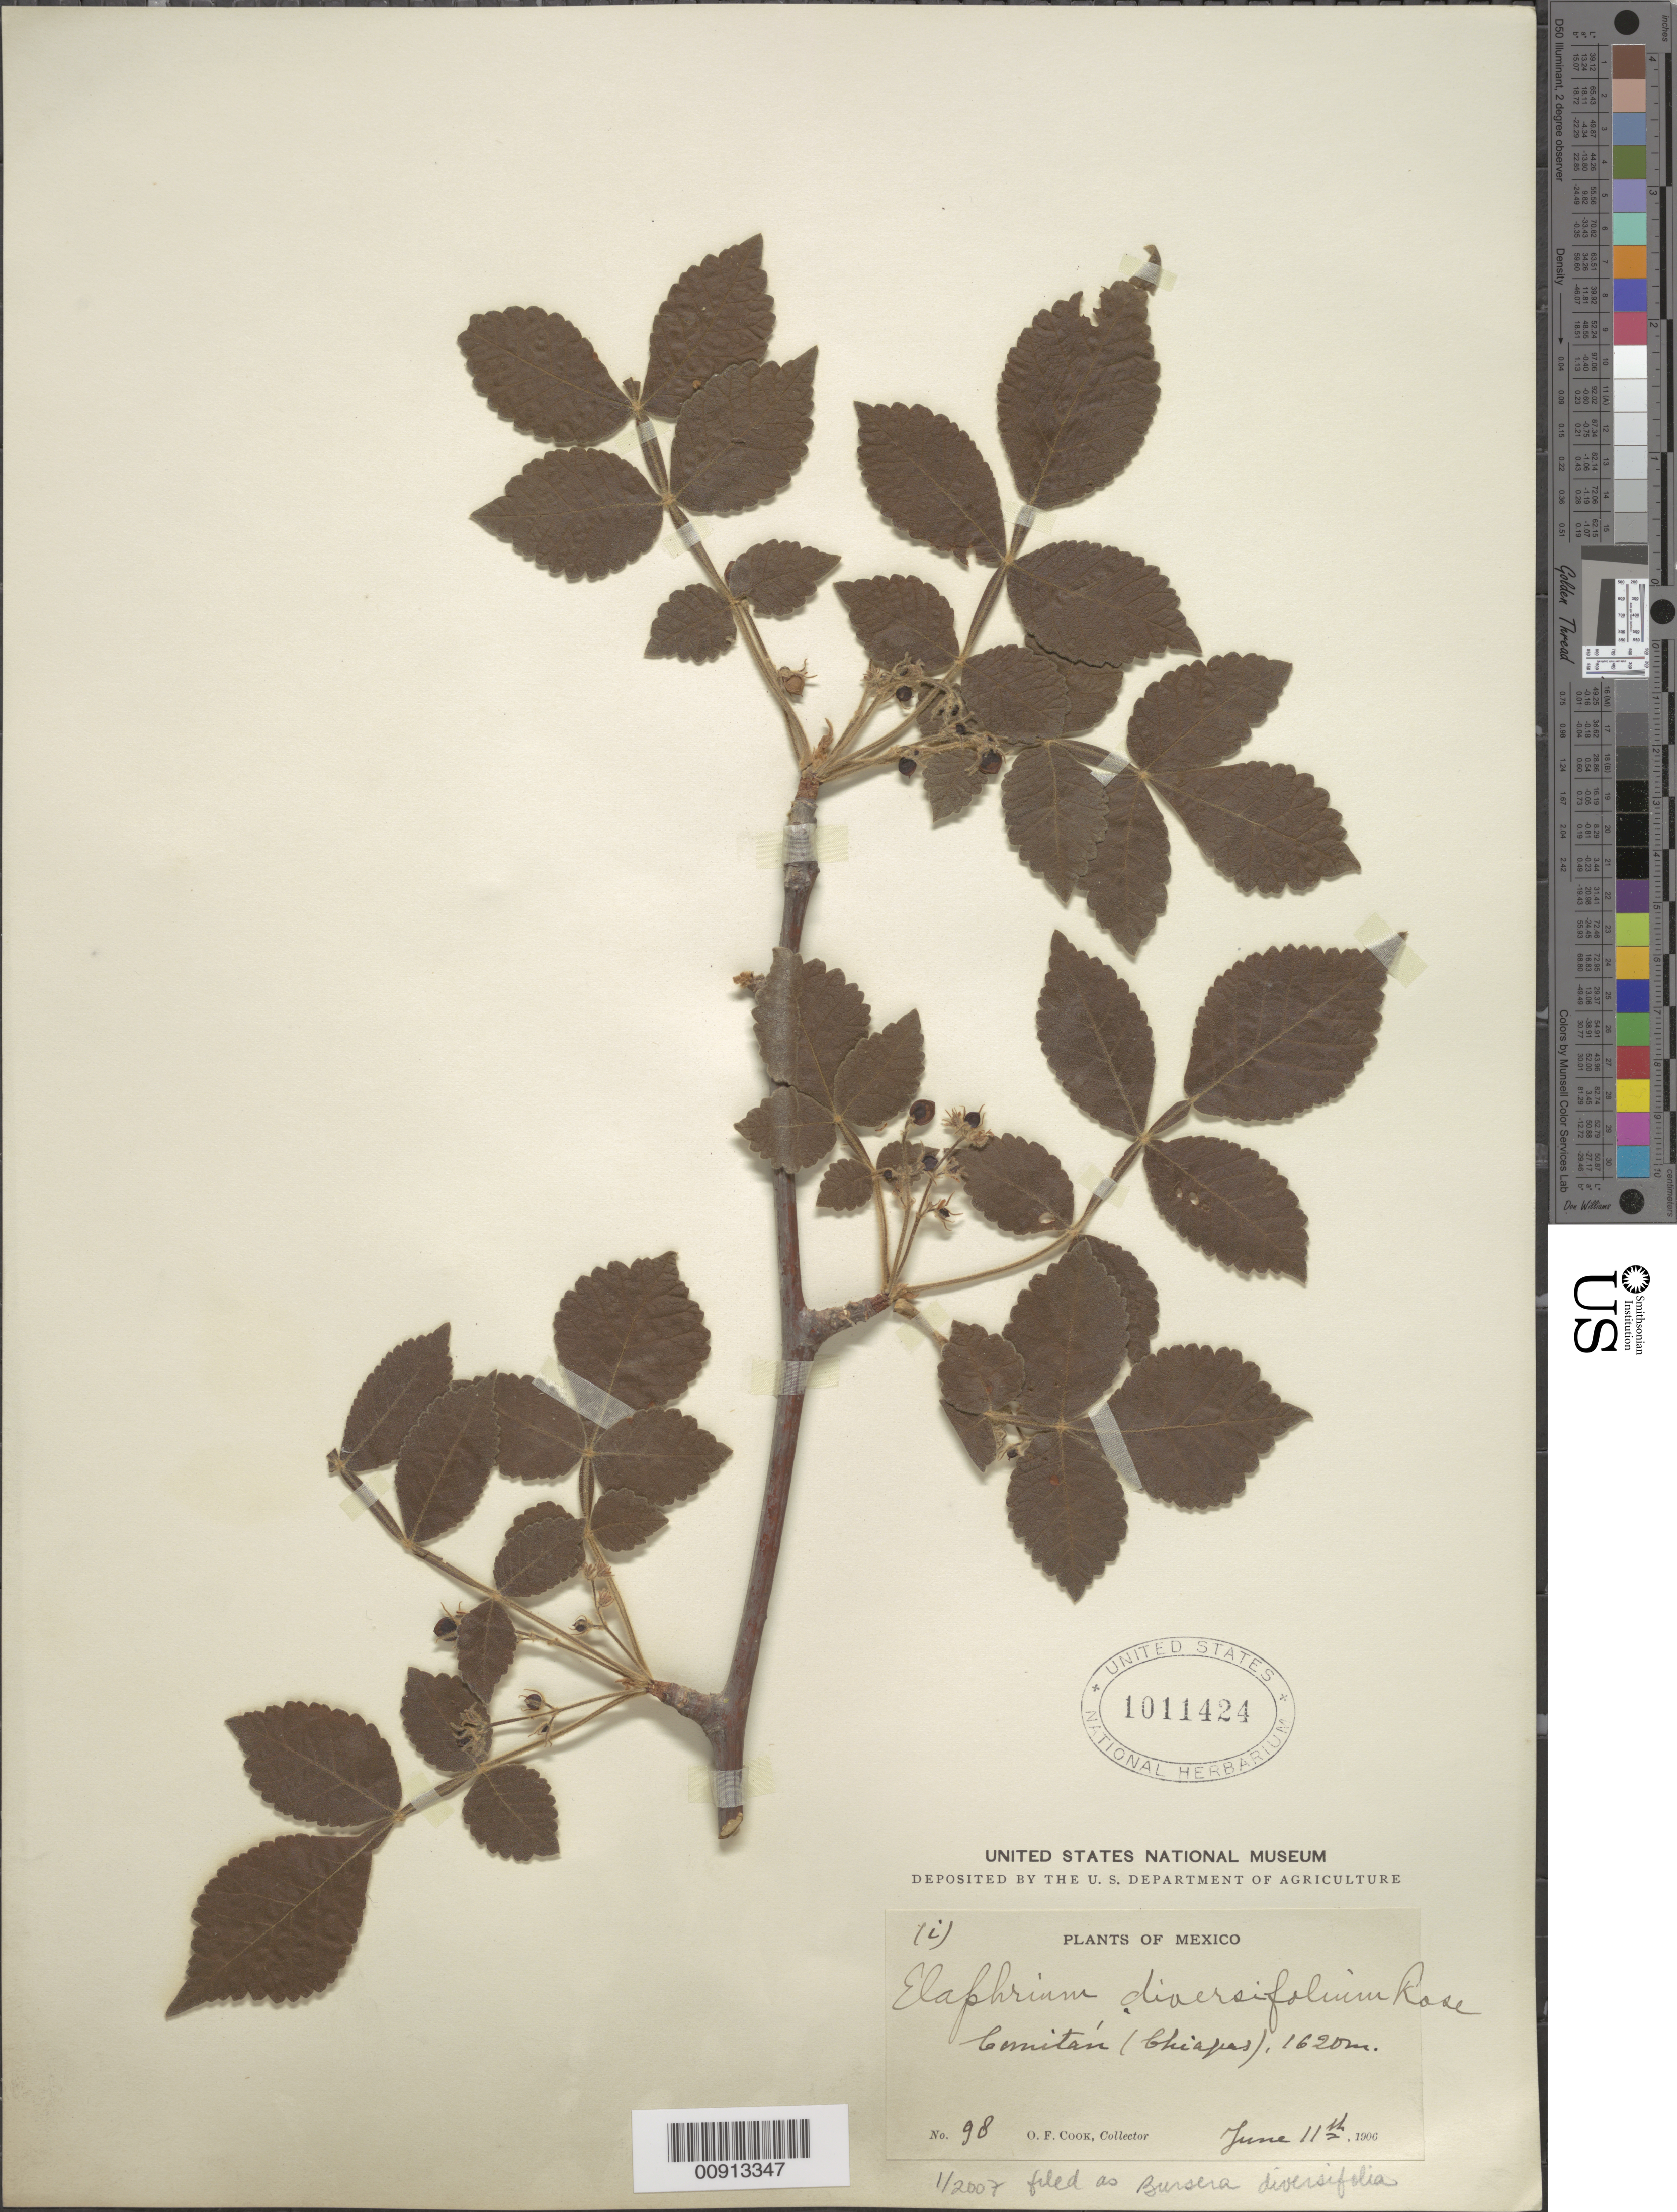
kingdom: Plantae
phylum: Tracheophyta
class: Magnoliopsida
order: Sapindales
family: Burseraceae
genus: Bursera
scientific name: Bursera diversifolia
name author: Rose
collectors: O. F. Cook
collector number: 98 (i)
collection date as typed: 11 Jun 1906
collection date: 1906-06-11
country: Mexico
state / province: Chiapas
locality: Comitán (Chiapas).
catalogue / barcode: US 1011424